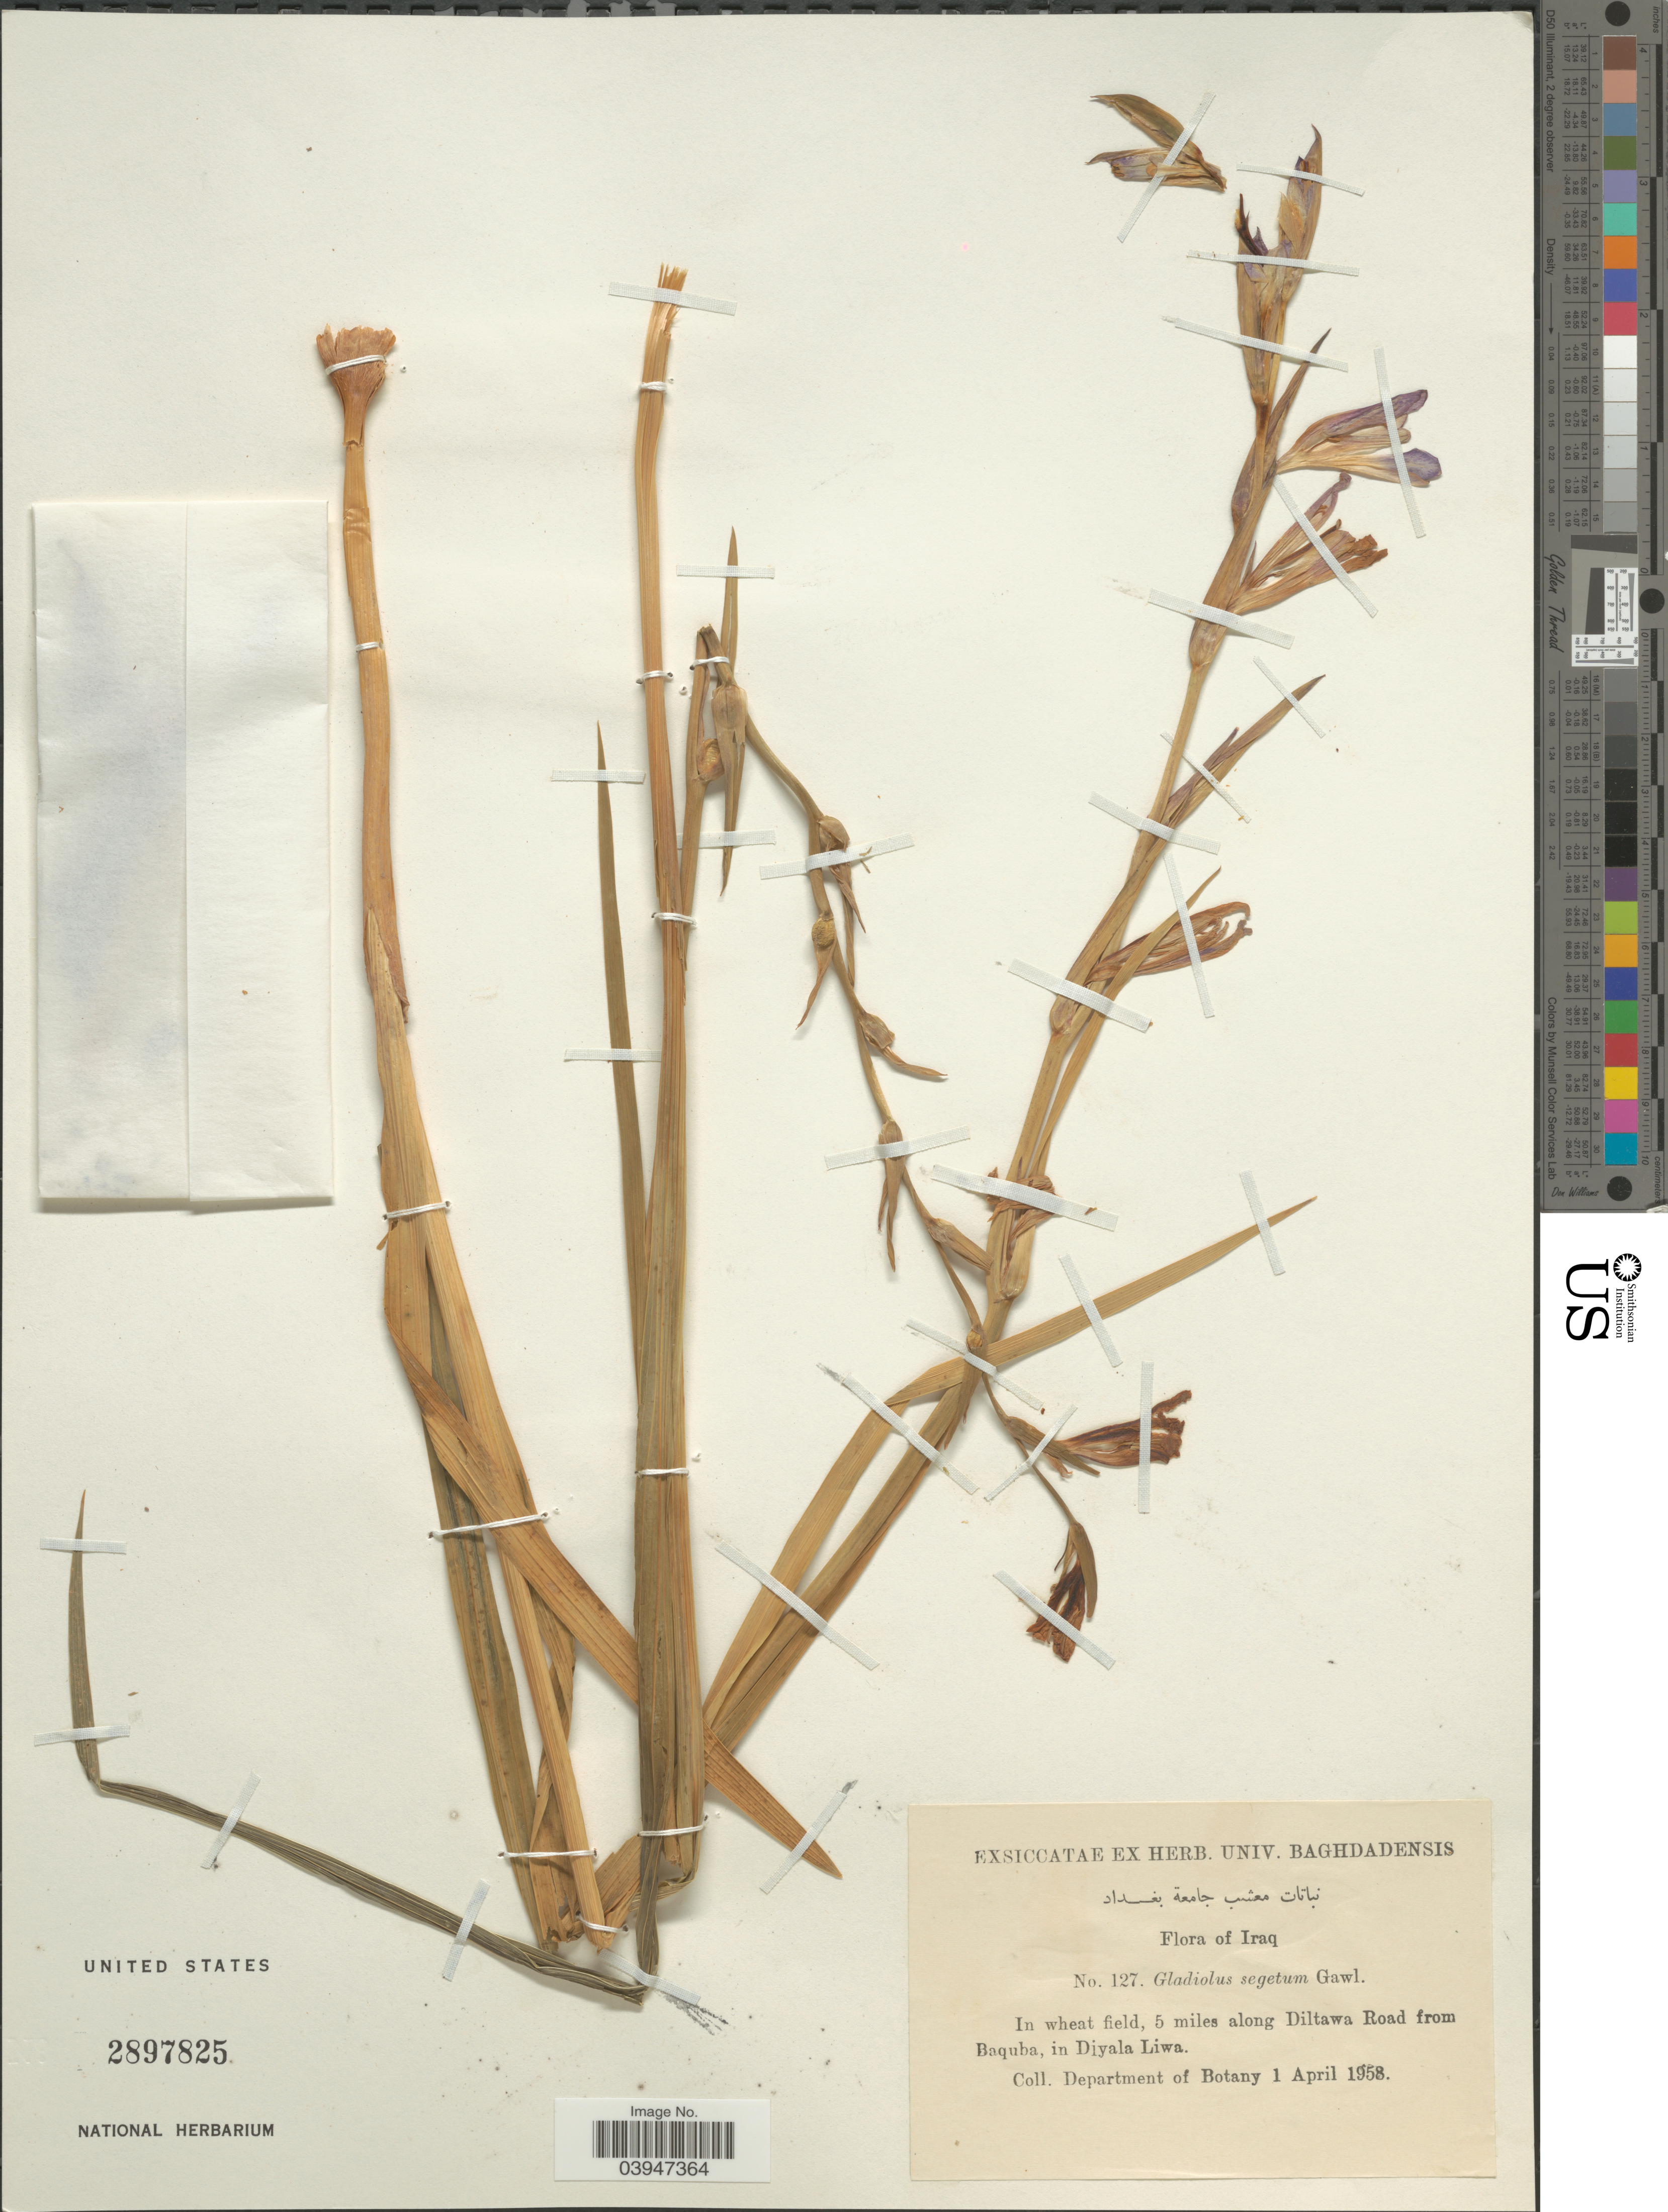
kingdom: Plantae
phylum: Tracheophyta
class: Liliopsida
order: Asparagales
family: Iridaceae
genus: Gladiolus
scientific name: Gladiolus italicus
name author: Mill.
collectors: Department of Botany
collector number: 127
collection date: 1958-04-01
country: Iraq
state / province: Diyala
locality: In wheat field, 5 miles along Diltawa Road from Baquba, in Diyala Liwa.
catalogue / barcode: US 2897825